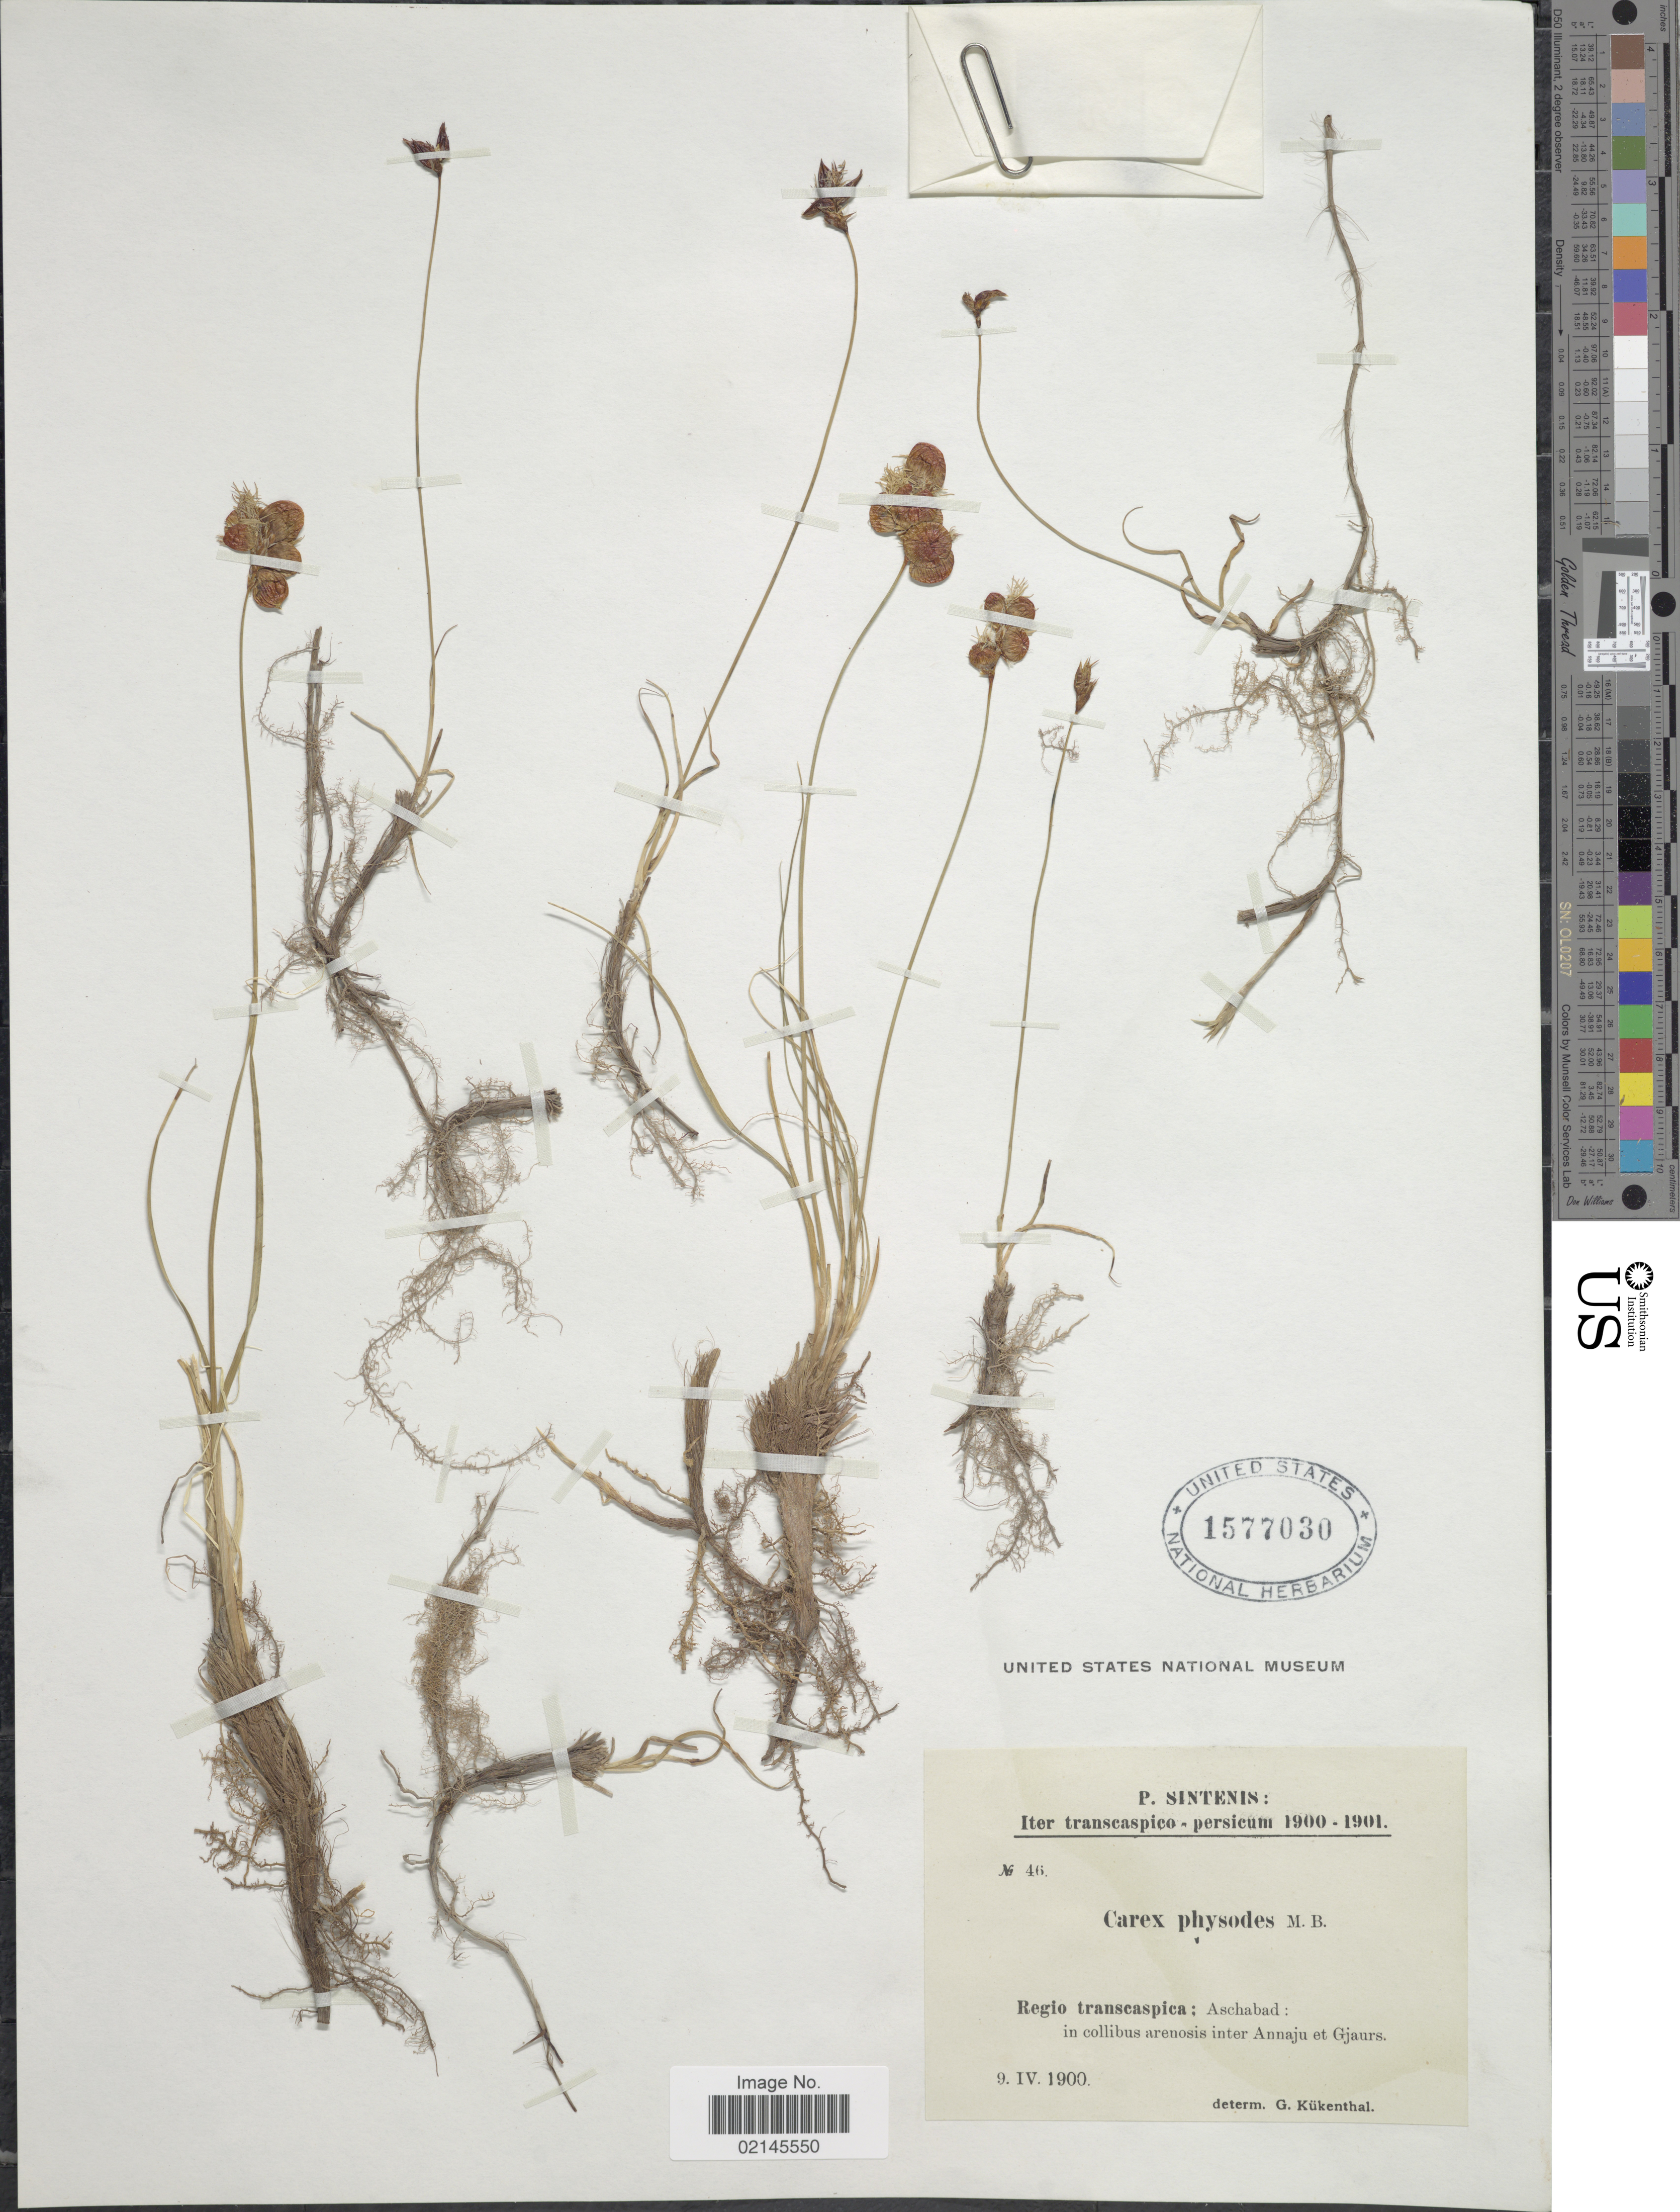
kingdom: Plantae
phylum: Tracheophyta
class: Liliopsida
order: Poales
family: Cyperaceae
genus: Carex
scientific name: Carex physodes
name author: M. Bieb.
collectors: P. Sintenis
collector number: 46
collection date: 1900-04-09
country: Iran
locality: Transcaspico-persicum, Aschabad, inter Annaju et Gjaurs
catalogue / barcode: US 1577030